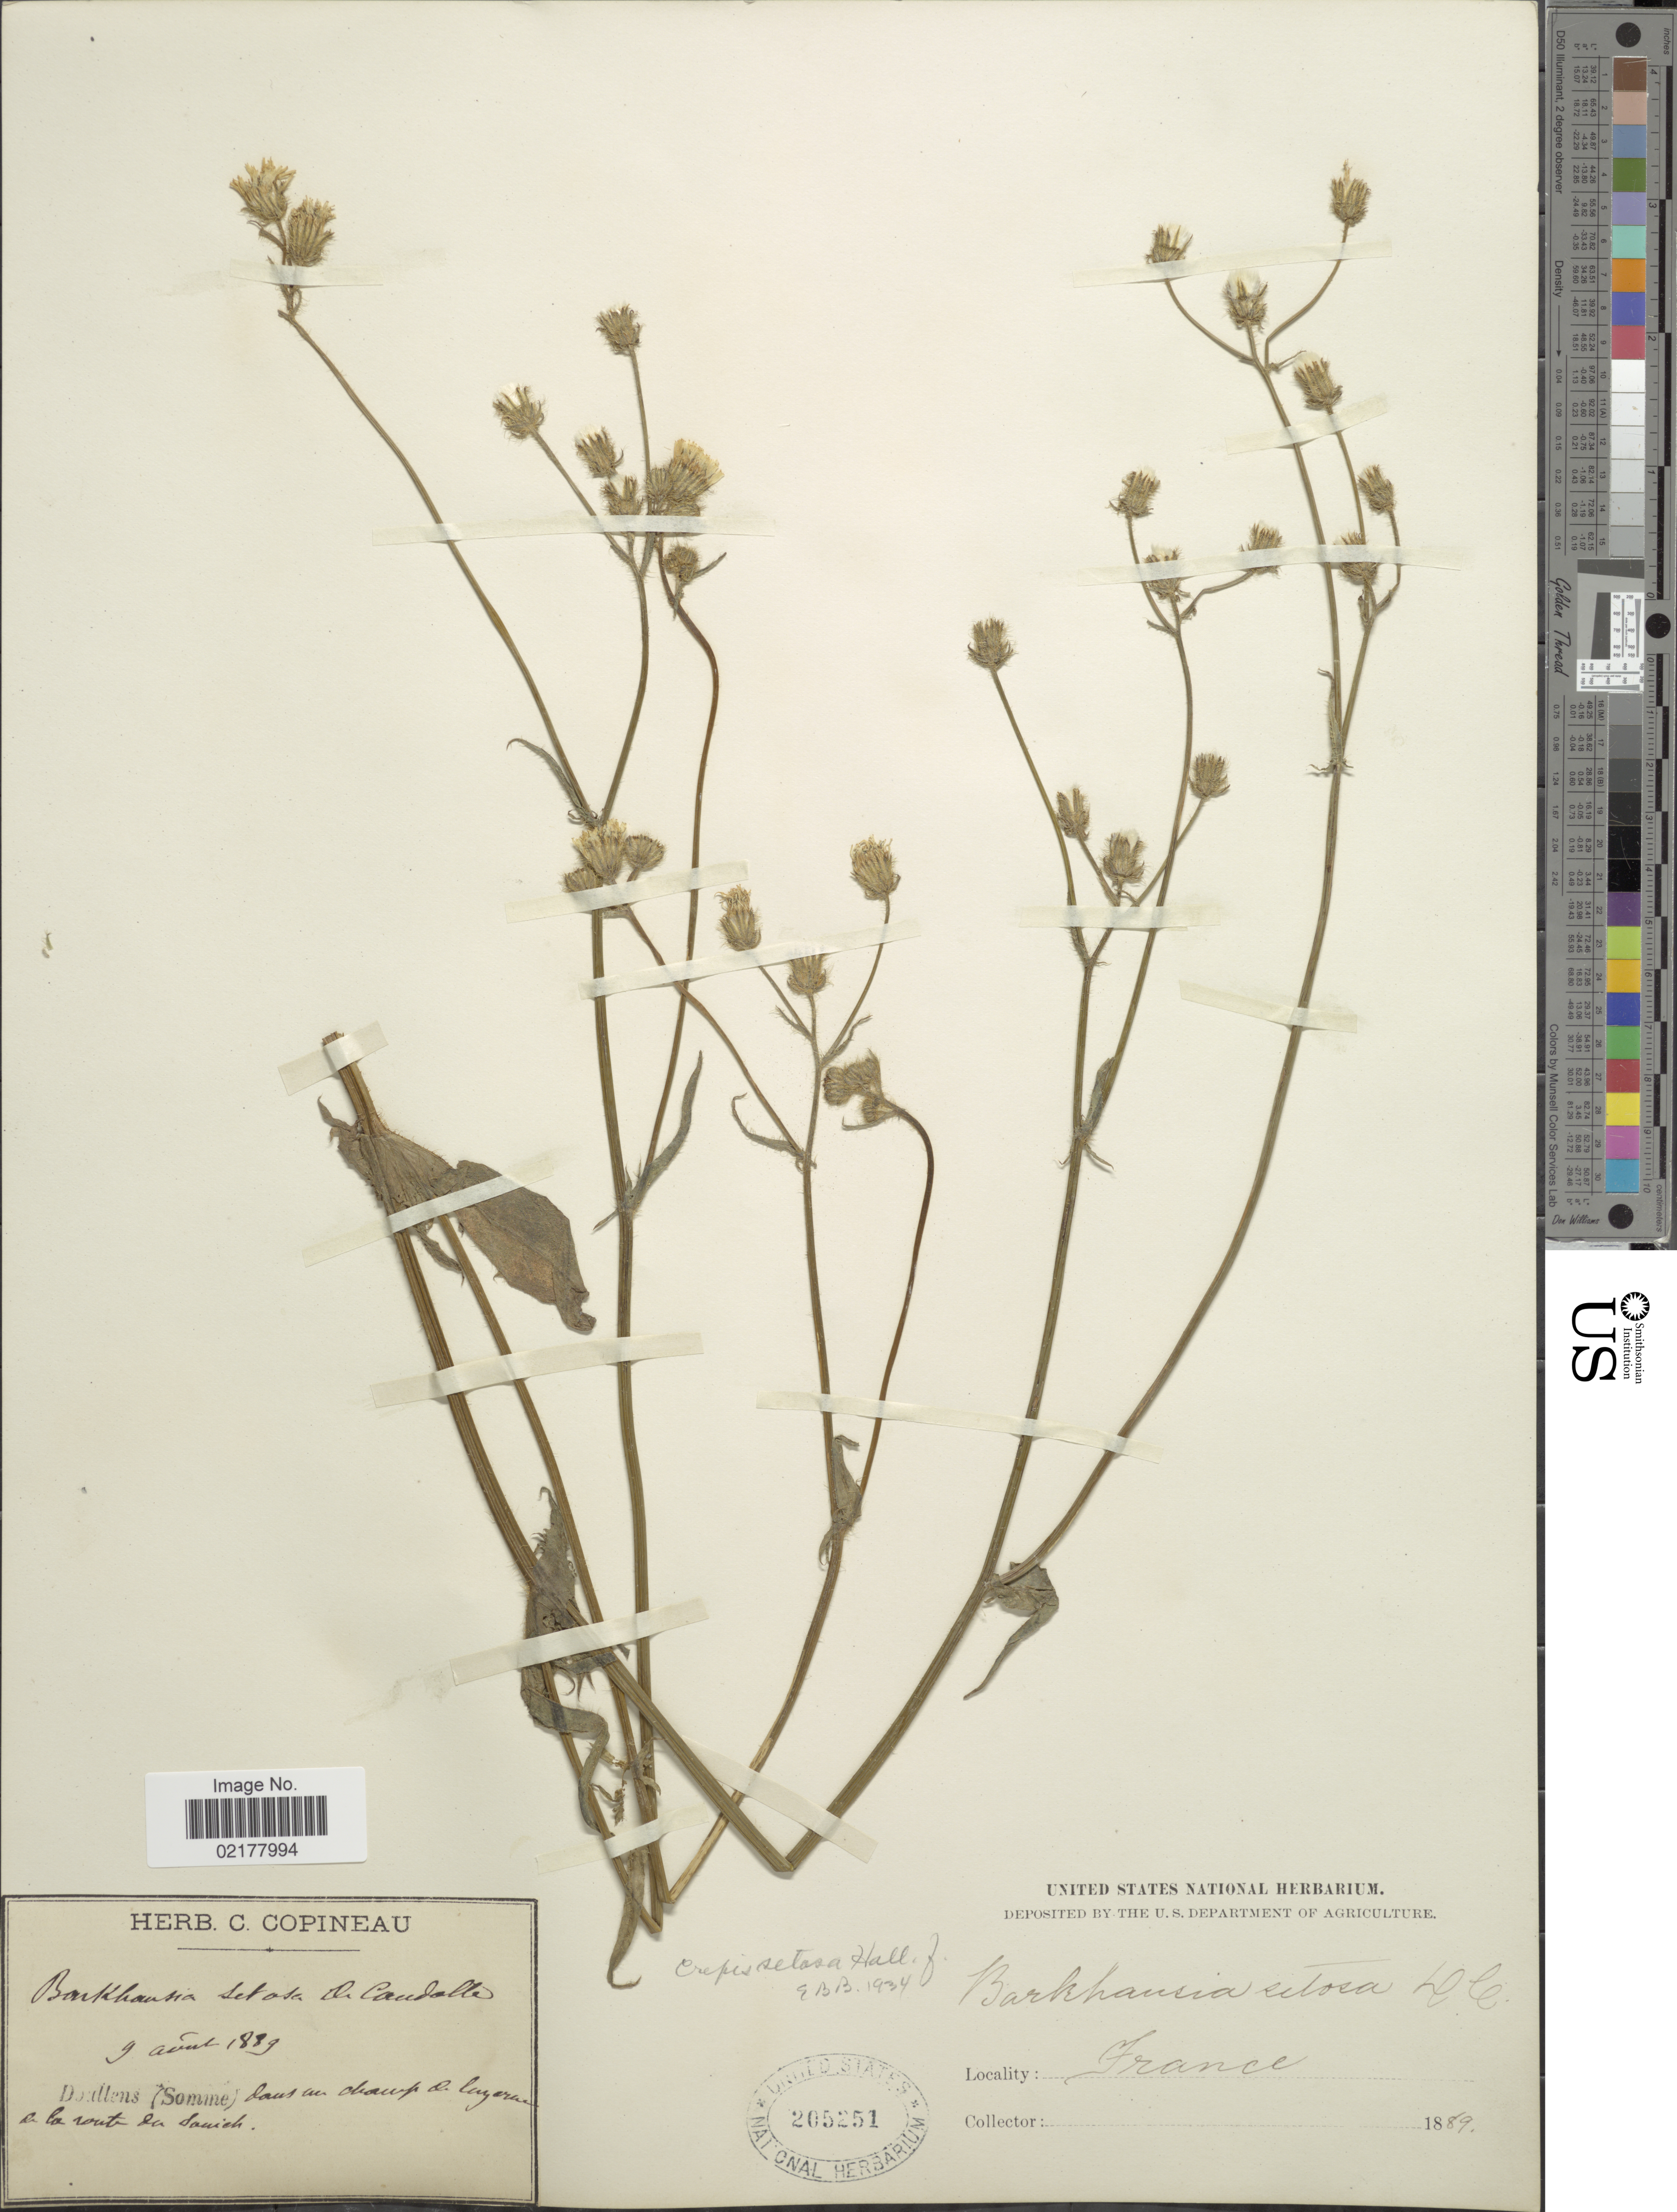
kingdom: Plantae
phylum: Tracheophyta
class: Magnoliopsida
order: Asterales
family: Asteraceae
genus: Crepis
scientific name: Crepis setosa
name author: Haller f.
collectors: ex herb. C. Copineau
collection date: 1889-08-09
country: France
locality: Doullens (Somme) dans un champ de langeran [interpreted] de la route du Souich.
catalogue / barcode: US 205251